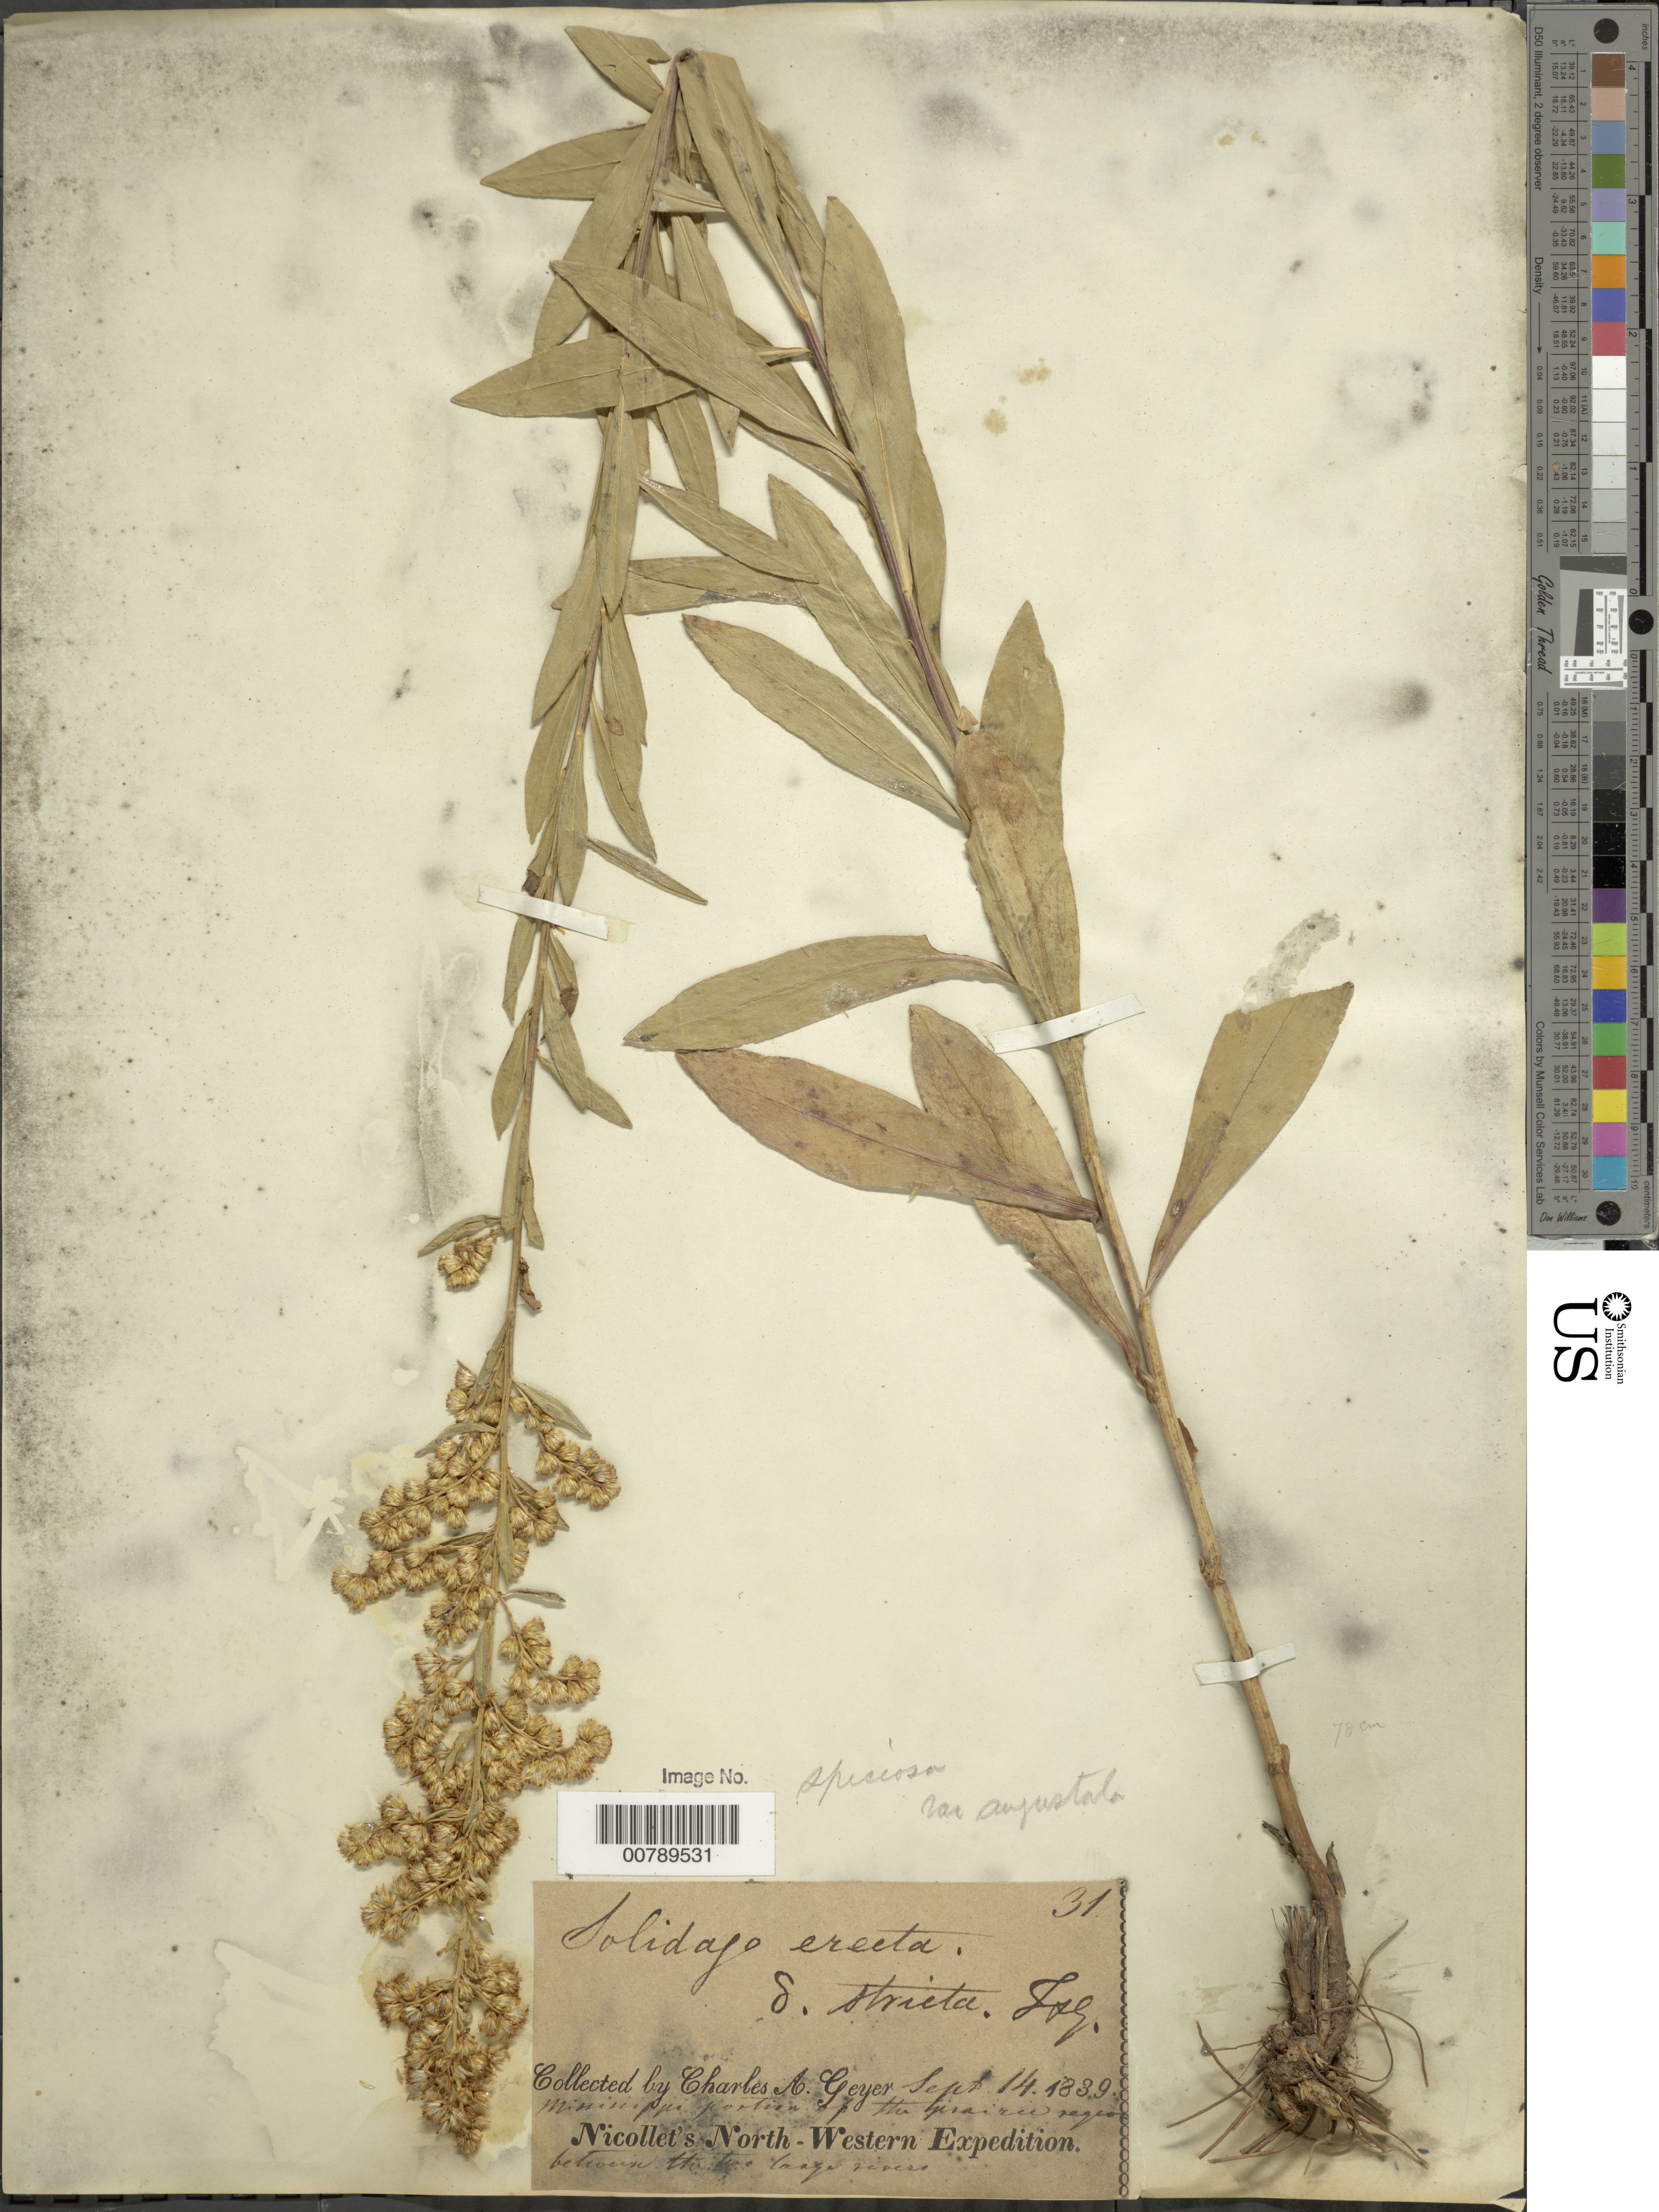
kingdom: Plantae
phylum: Tracheophyta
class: Magnoliopsida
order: Asterales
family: Asteraceae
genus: Solidago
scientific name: Solidago speciosa var. angustata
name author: Torr. & A. Gray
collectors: C. A. Geyer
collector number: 31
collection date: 1839-09-14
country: United States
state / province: Mississippi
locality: Mississippi portion of the prairie region between the two large rivers, Nicollet's North-Western